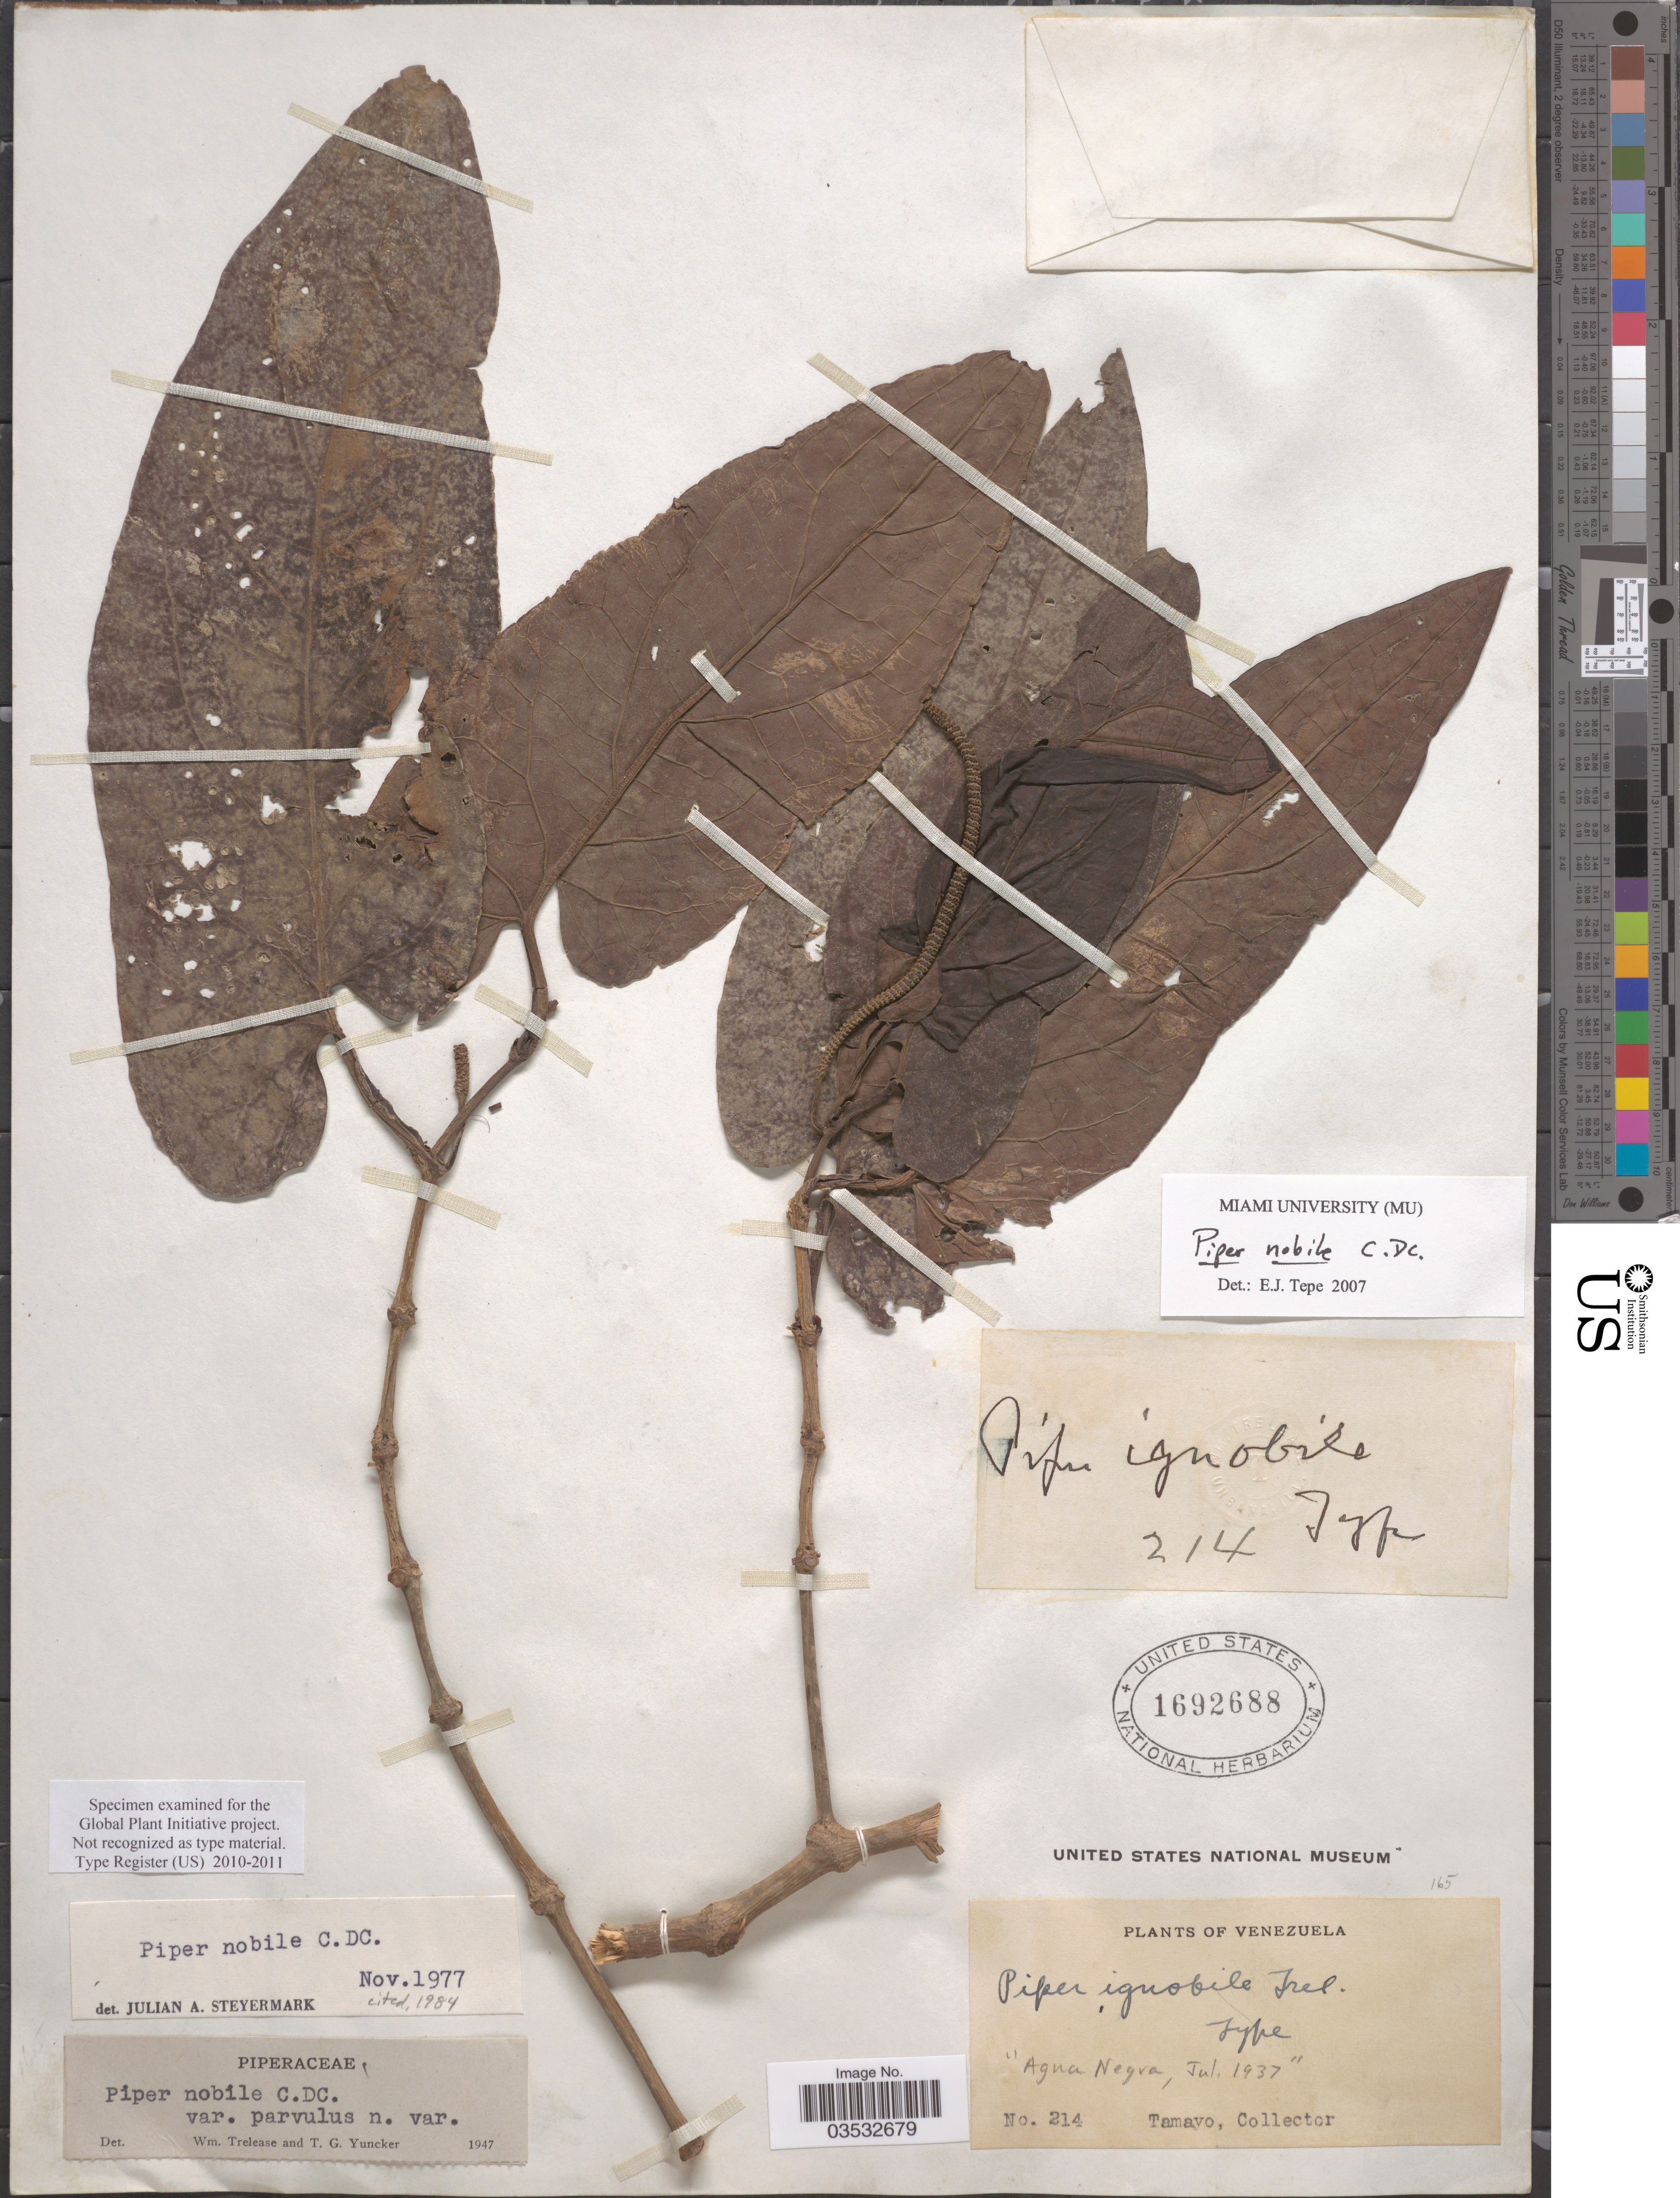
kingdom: Plantae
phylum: Tracheophyta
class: Magnoliopsida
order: Piperales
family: Piperaceae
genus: Piper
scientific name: Piper nobile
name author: C. DC.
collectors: -. Tamayo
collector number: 214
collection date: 1937-07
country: Venezuela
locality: Agua Negra.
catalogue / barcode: US 1692688